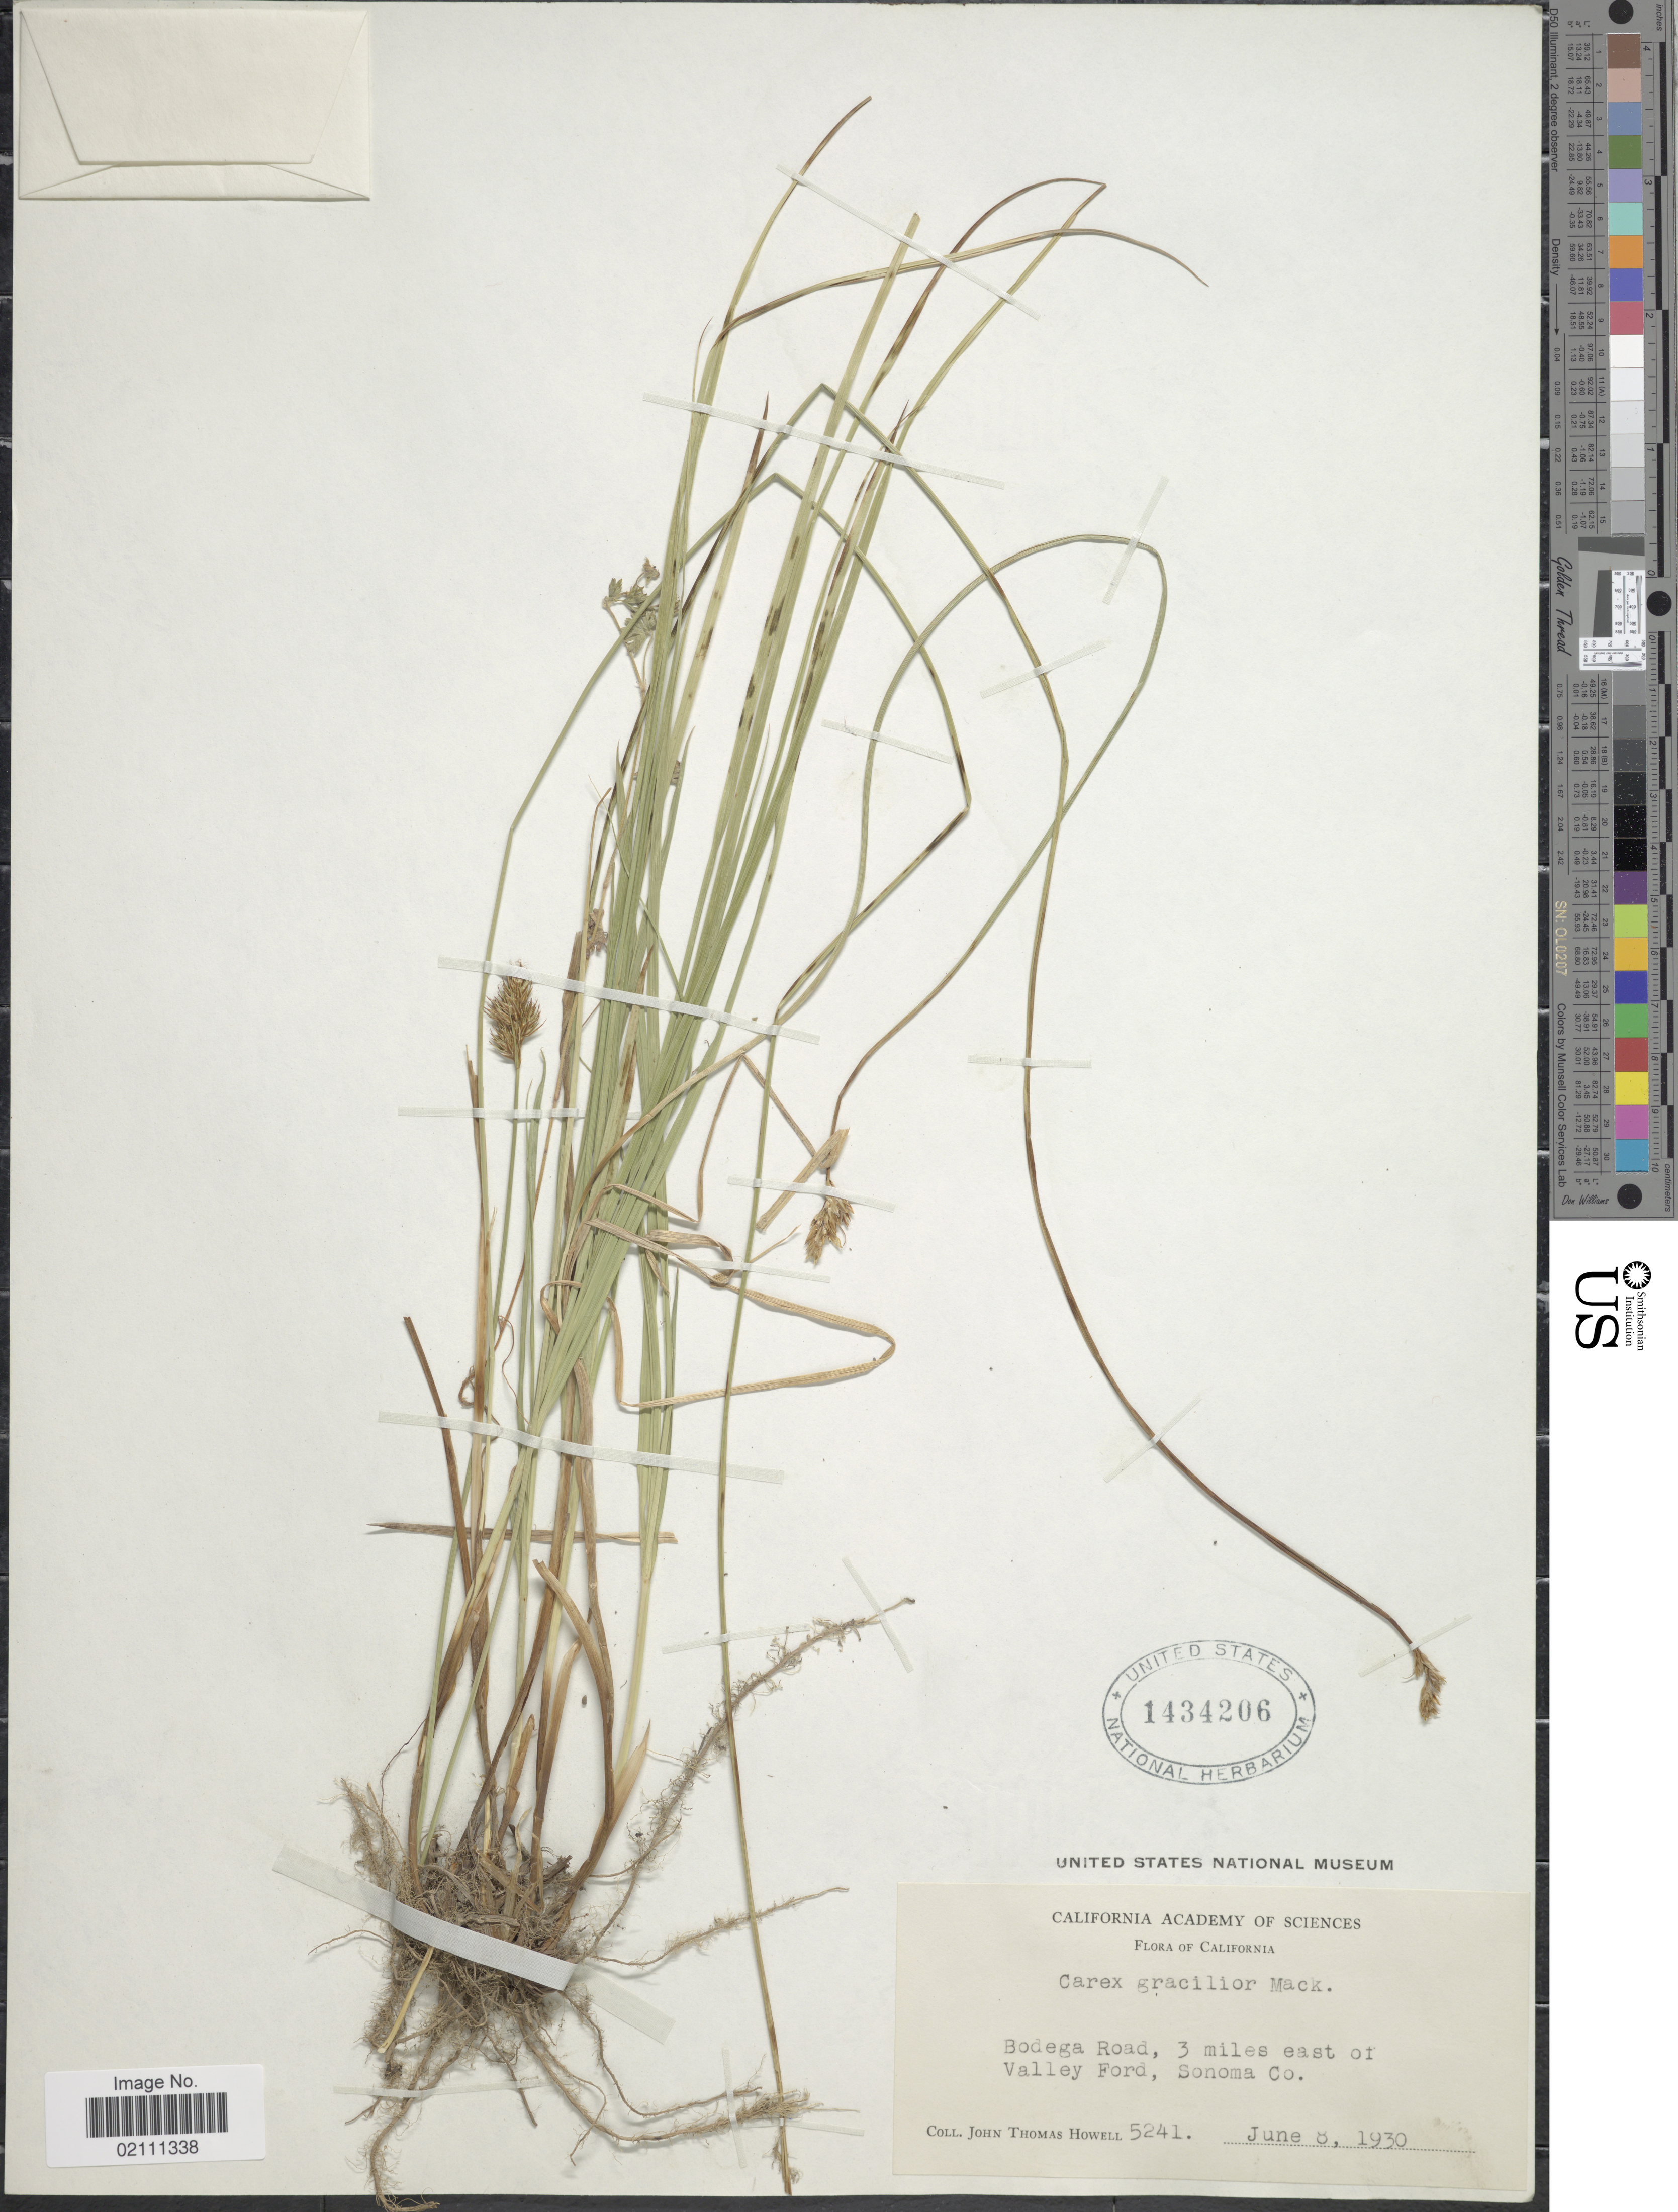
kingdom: Plantae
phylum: Tracheophyta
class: Liliopsida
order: Poales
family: Cyperaceae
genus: Carex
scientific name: Carex gracilior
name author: Mack.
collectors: J. T. Howell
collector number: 5241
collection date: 1930-06-08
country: United States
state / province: California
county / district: Sonoma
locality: Bodega Road, 3 miles east of Valley Ford, Sonoma Co.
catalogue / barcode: US 1434206